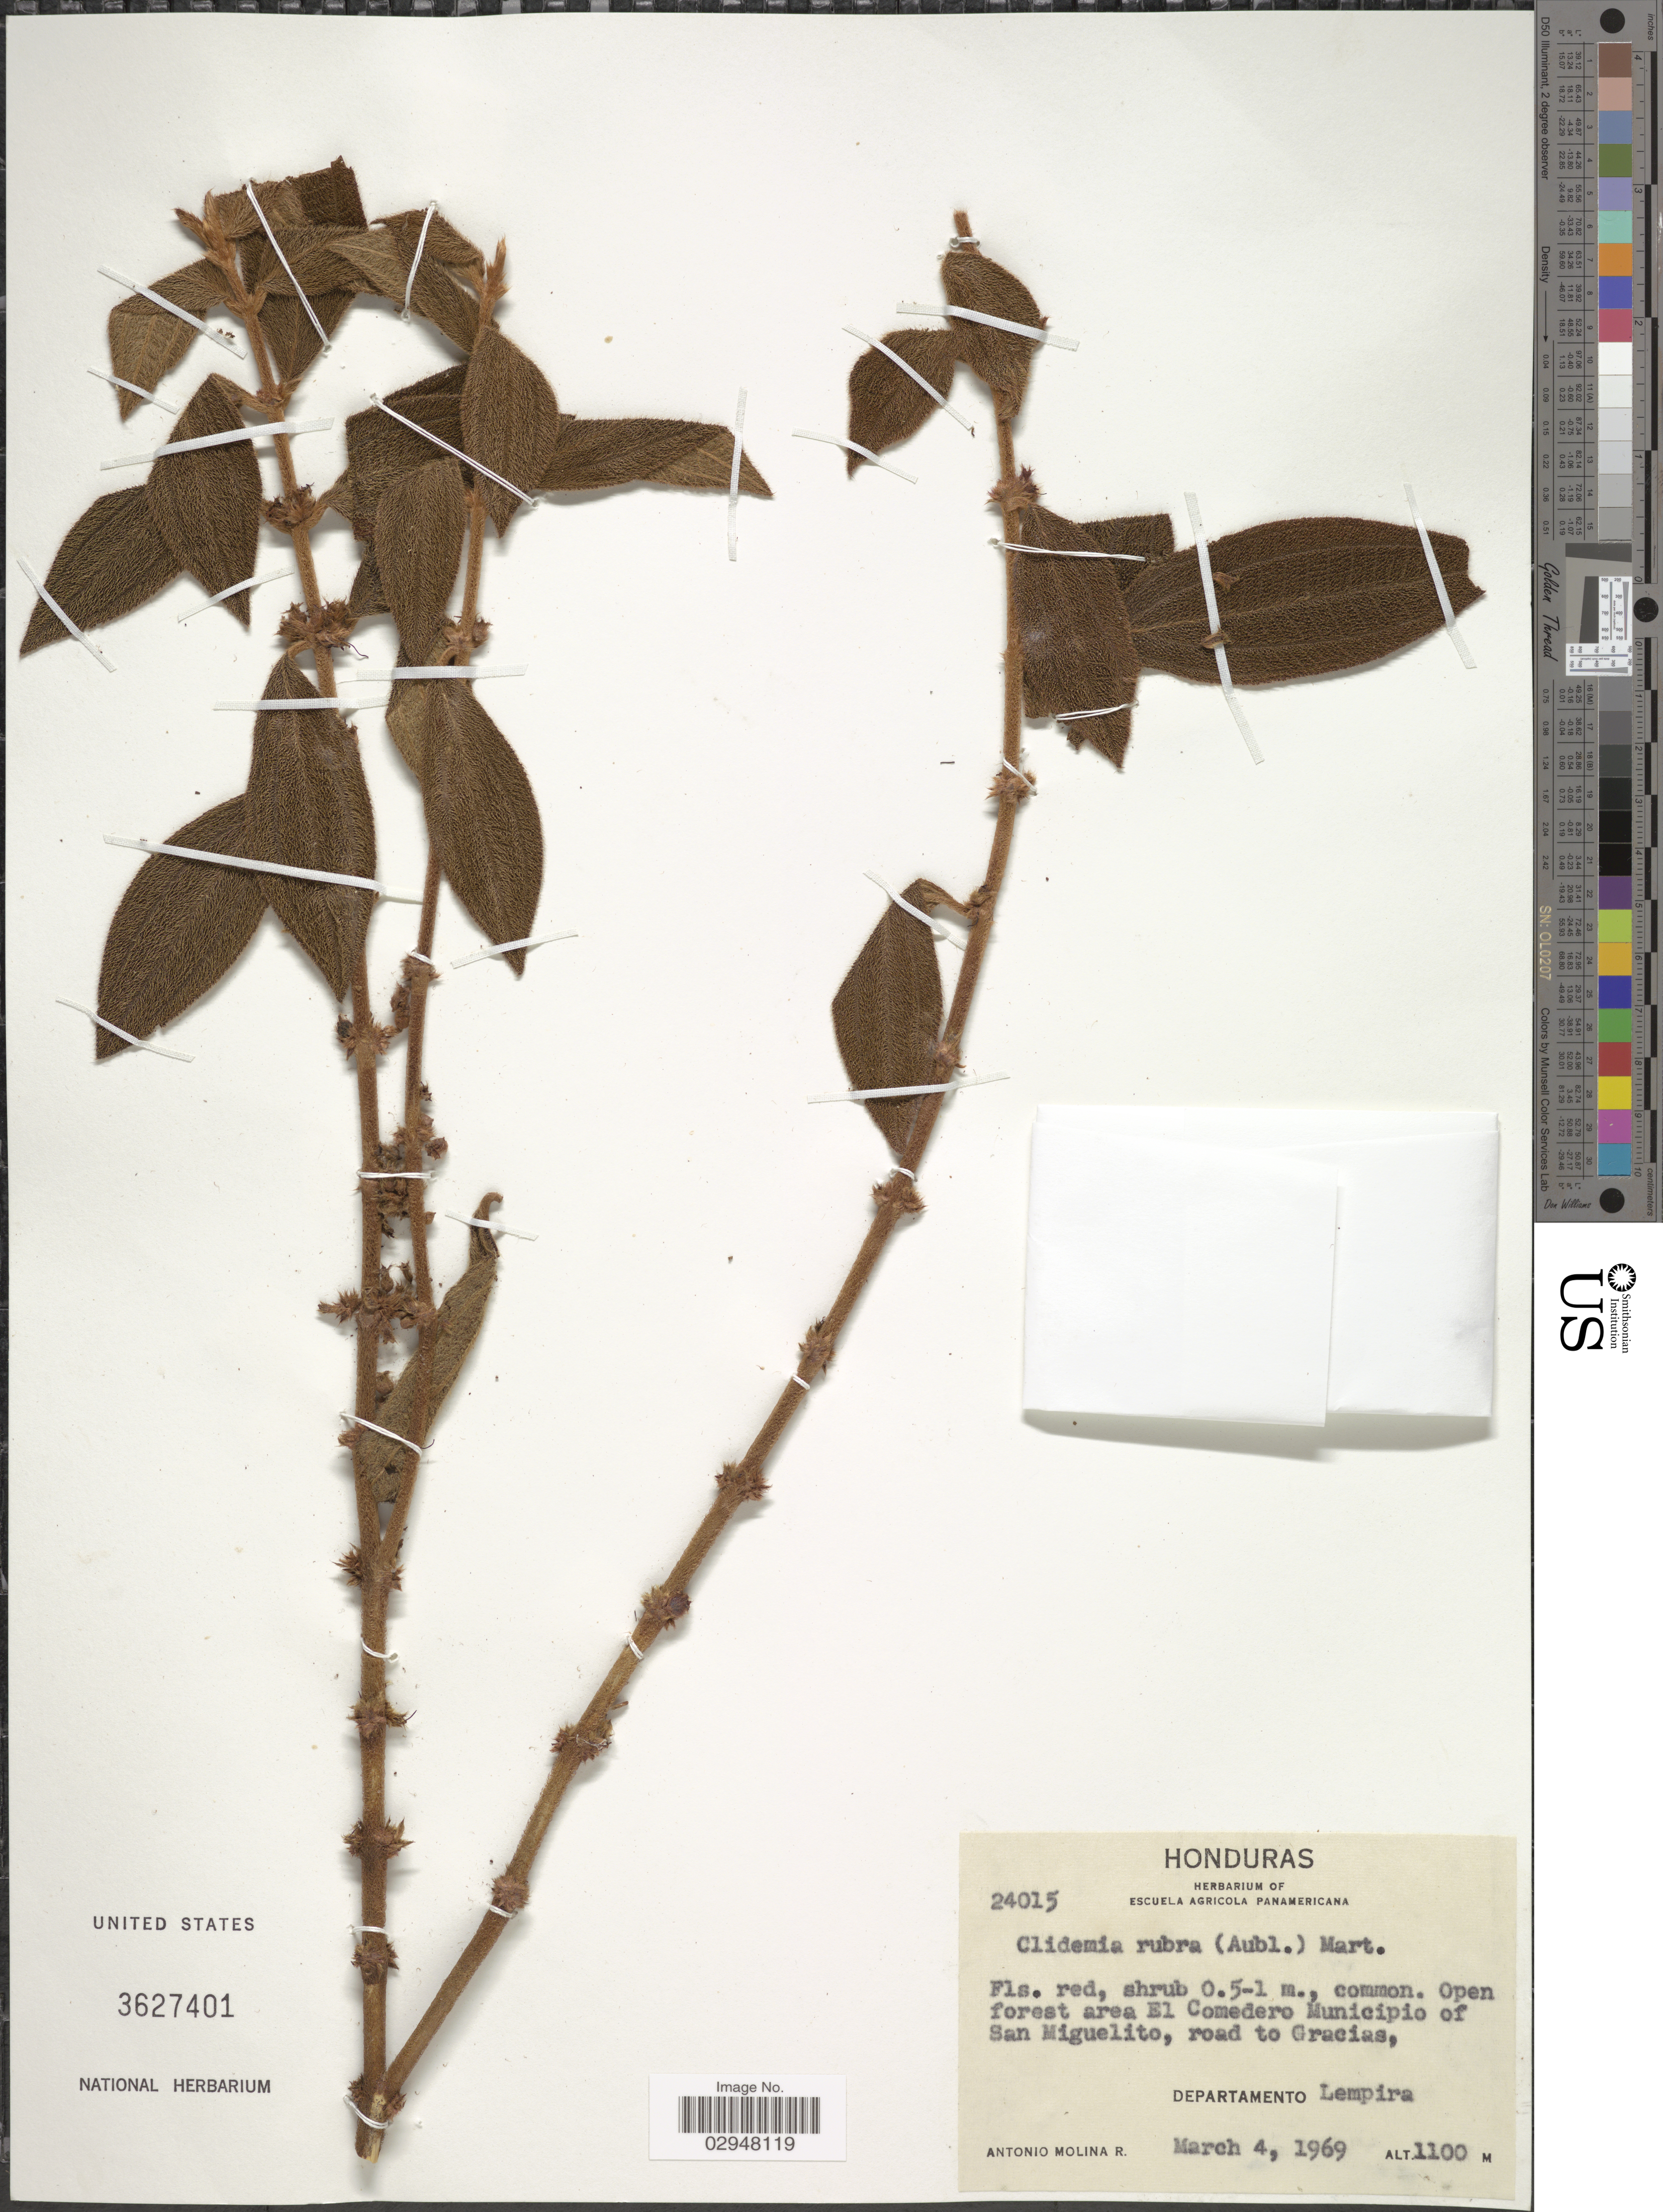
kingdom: Plantae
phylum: Tracheophyta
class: Magnoliopsida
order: Myrtales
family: Melastomataceae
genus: Clidemia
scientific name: Clidemia rubra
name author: (Aubl.) Mart.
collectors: A. Molina R.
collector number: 24015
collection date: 1969-03-04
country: Honduras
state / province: Lempira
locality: Area El Comedero Municipio of San Miguelito, road to Gracias, Departamento Lempira.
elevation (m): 1100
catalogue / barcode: US 3627401